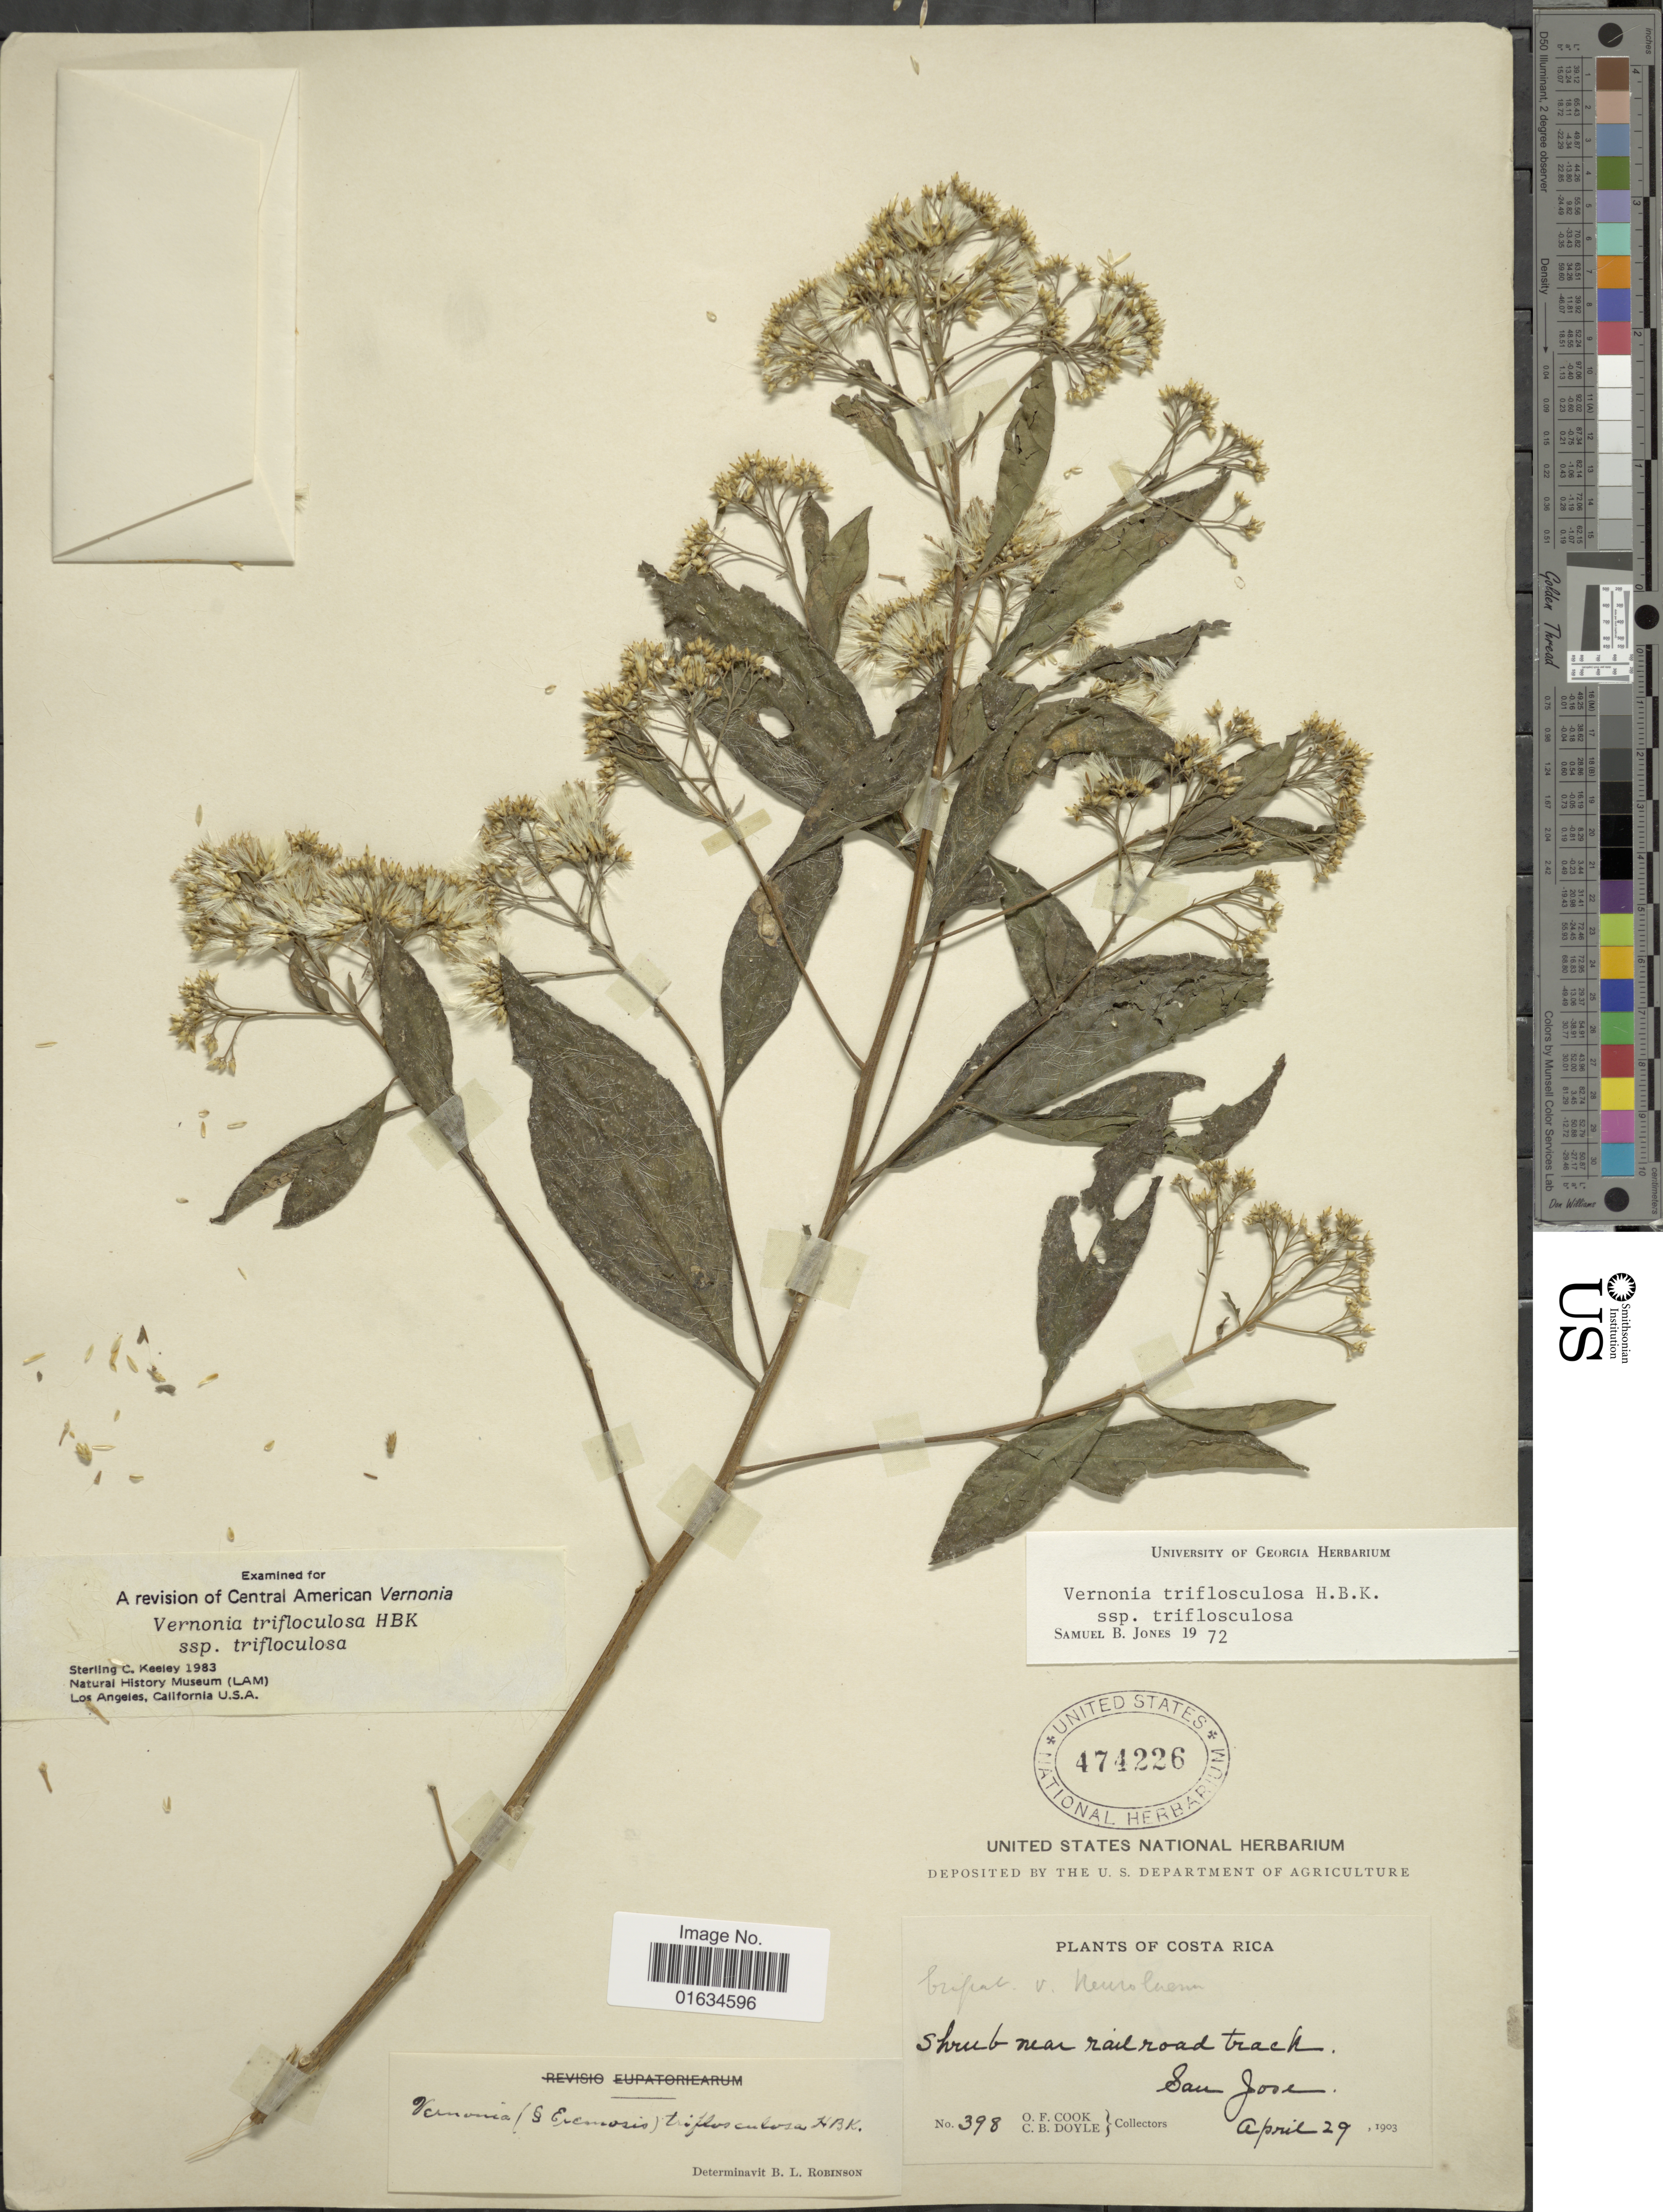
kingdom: Plantae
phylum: Tracheophyta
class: Magnoliopsida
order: Asterales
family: Asteraceae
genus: Eremosis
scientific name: Eremosis triflosculosa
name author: (Kunth) Gleason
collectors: O. F. Cook & C. Doyle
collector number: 398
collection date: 1903-04-29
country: Costa Rica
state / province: San José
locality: Shrub near railroad track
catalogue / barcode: US 474226